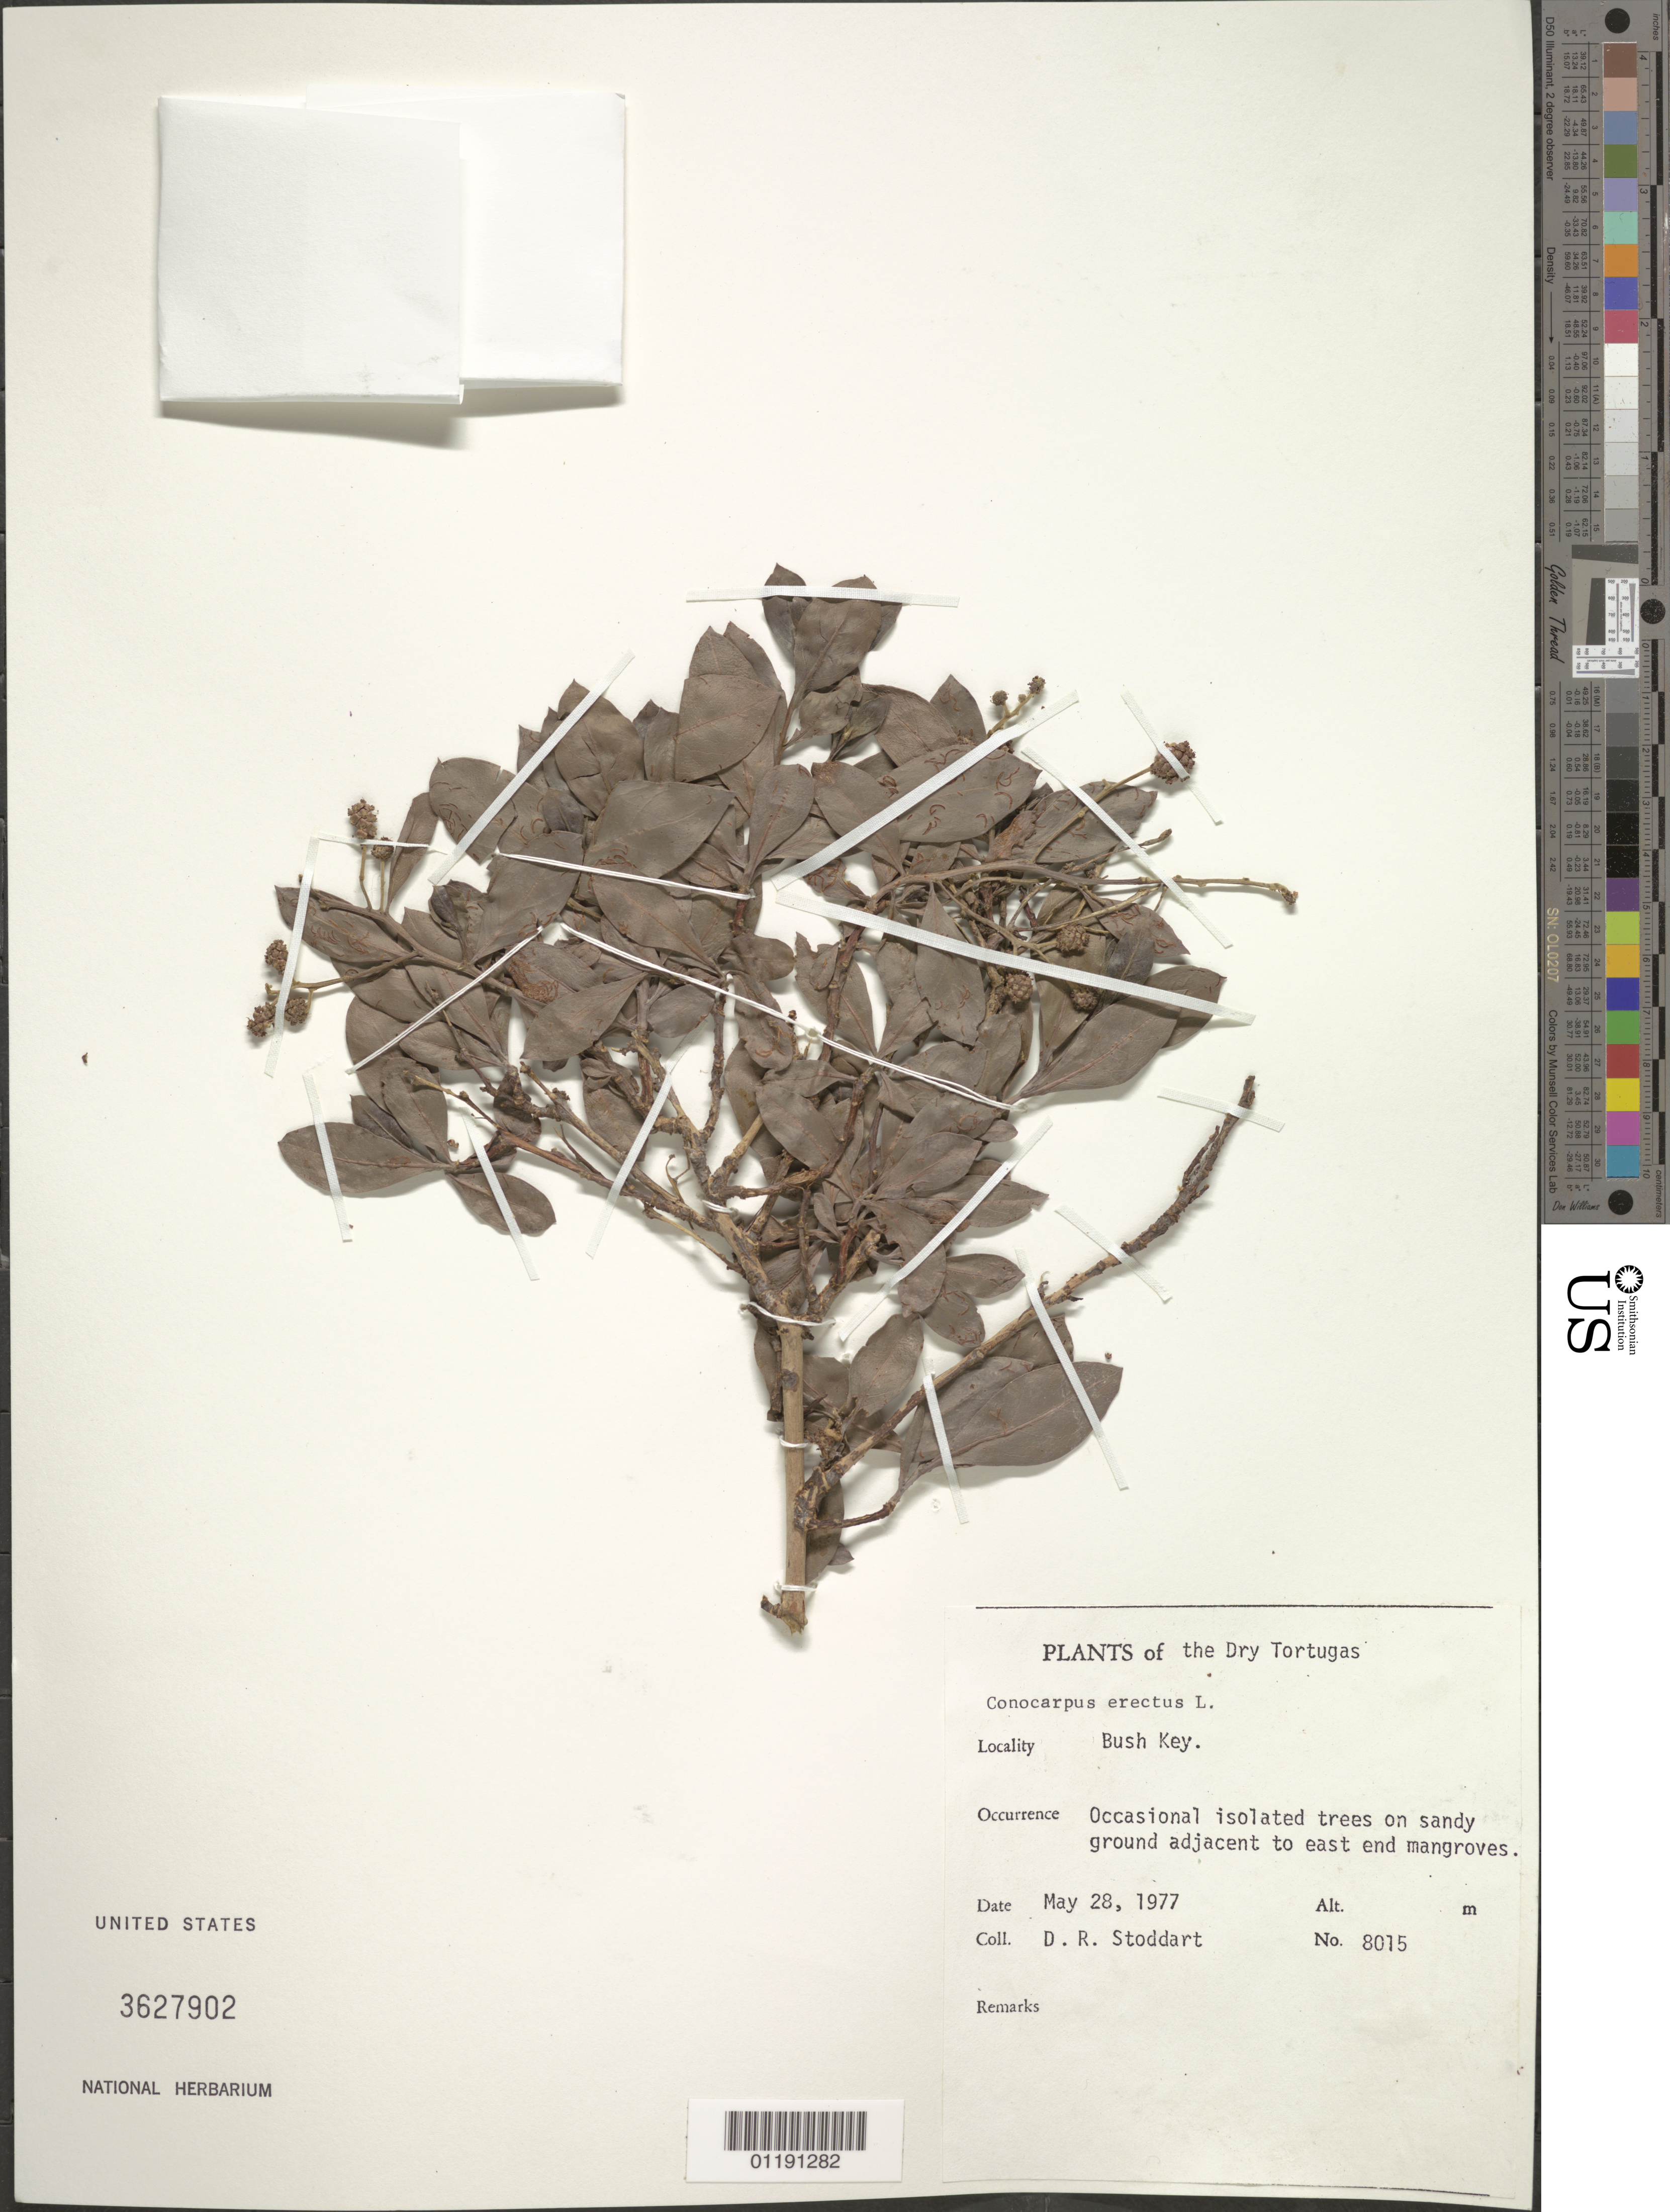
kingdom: Plantae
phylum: Tracheophyta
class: Magnoliopsida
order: Myrtales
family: Combretaceae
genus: Conocarpus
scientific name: Conocarpus erectus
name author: L.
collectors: D. R. Stoddart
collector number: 8015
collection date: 1977-05-28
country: United States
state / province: Florida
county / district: Monroe County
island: Bush Key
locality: Occasional isolated trees on sandy ground adjacent to E end mangroves.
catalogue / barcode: US 3627902